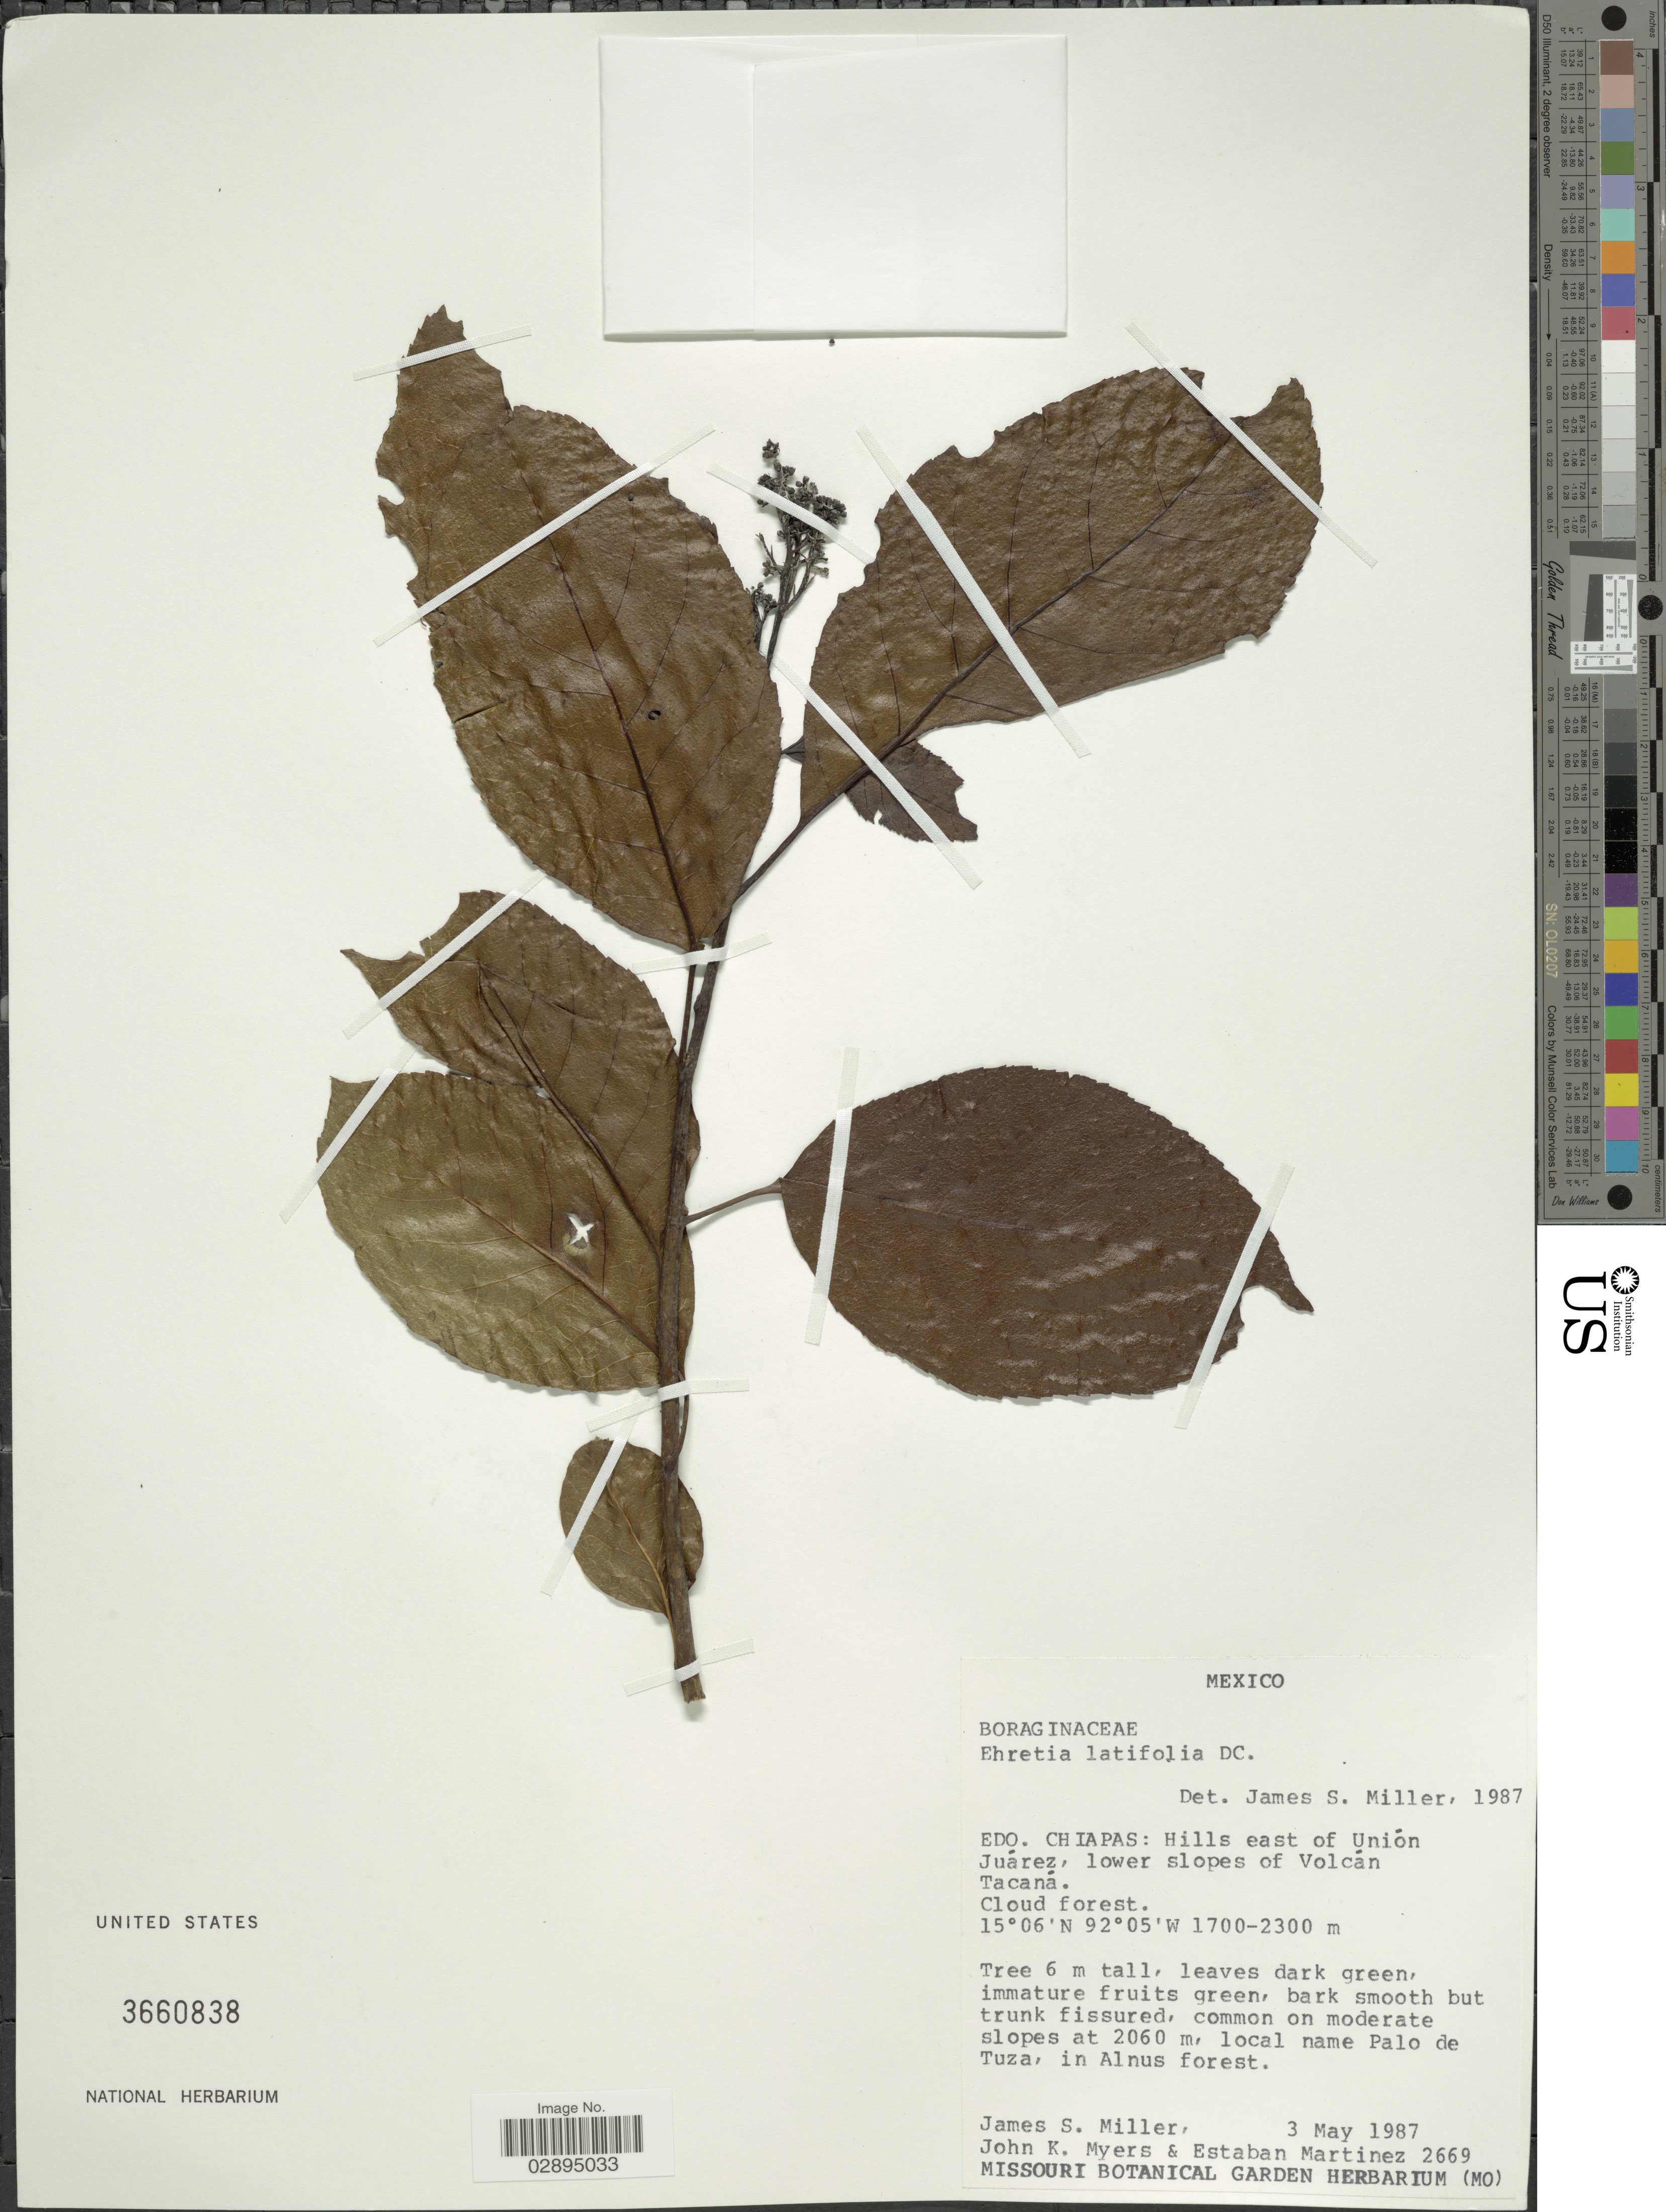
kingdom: Plantae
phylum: Tracheophyta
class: Magnoliopsida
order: Boraginales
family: Ehretiaceae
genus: Ehretia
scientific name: Ehretia latifolia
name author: DC.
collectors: J. S. Miller, J. Myers & E. Martínez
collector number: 2669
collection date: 1987-05-03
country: Mexico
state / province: Chiapas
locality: Edo. Chiapas: Hills east of Unión Juárez, lower slopes of Volcán Tacaná. Cloud forest.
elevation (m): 1700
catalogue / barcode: US 3660838